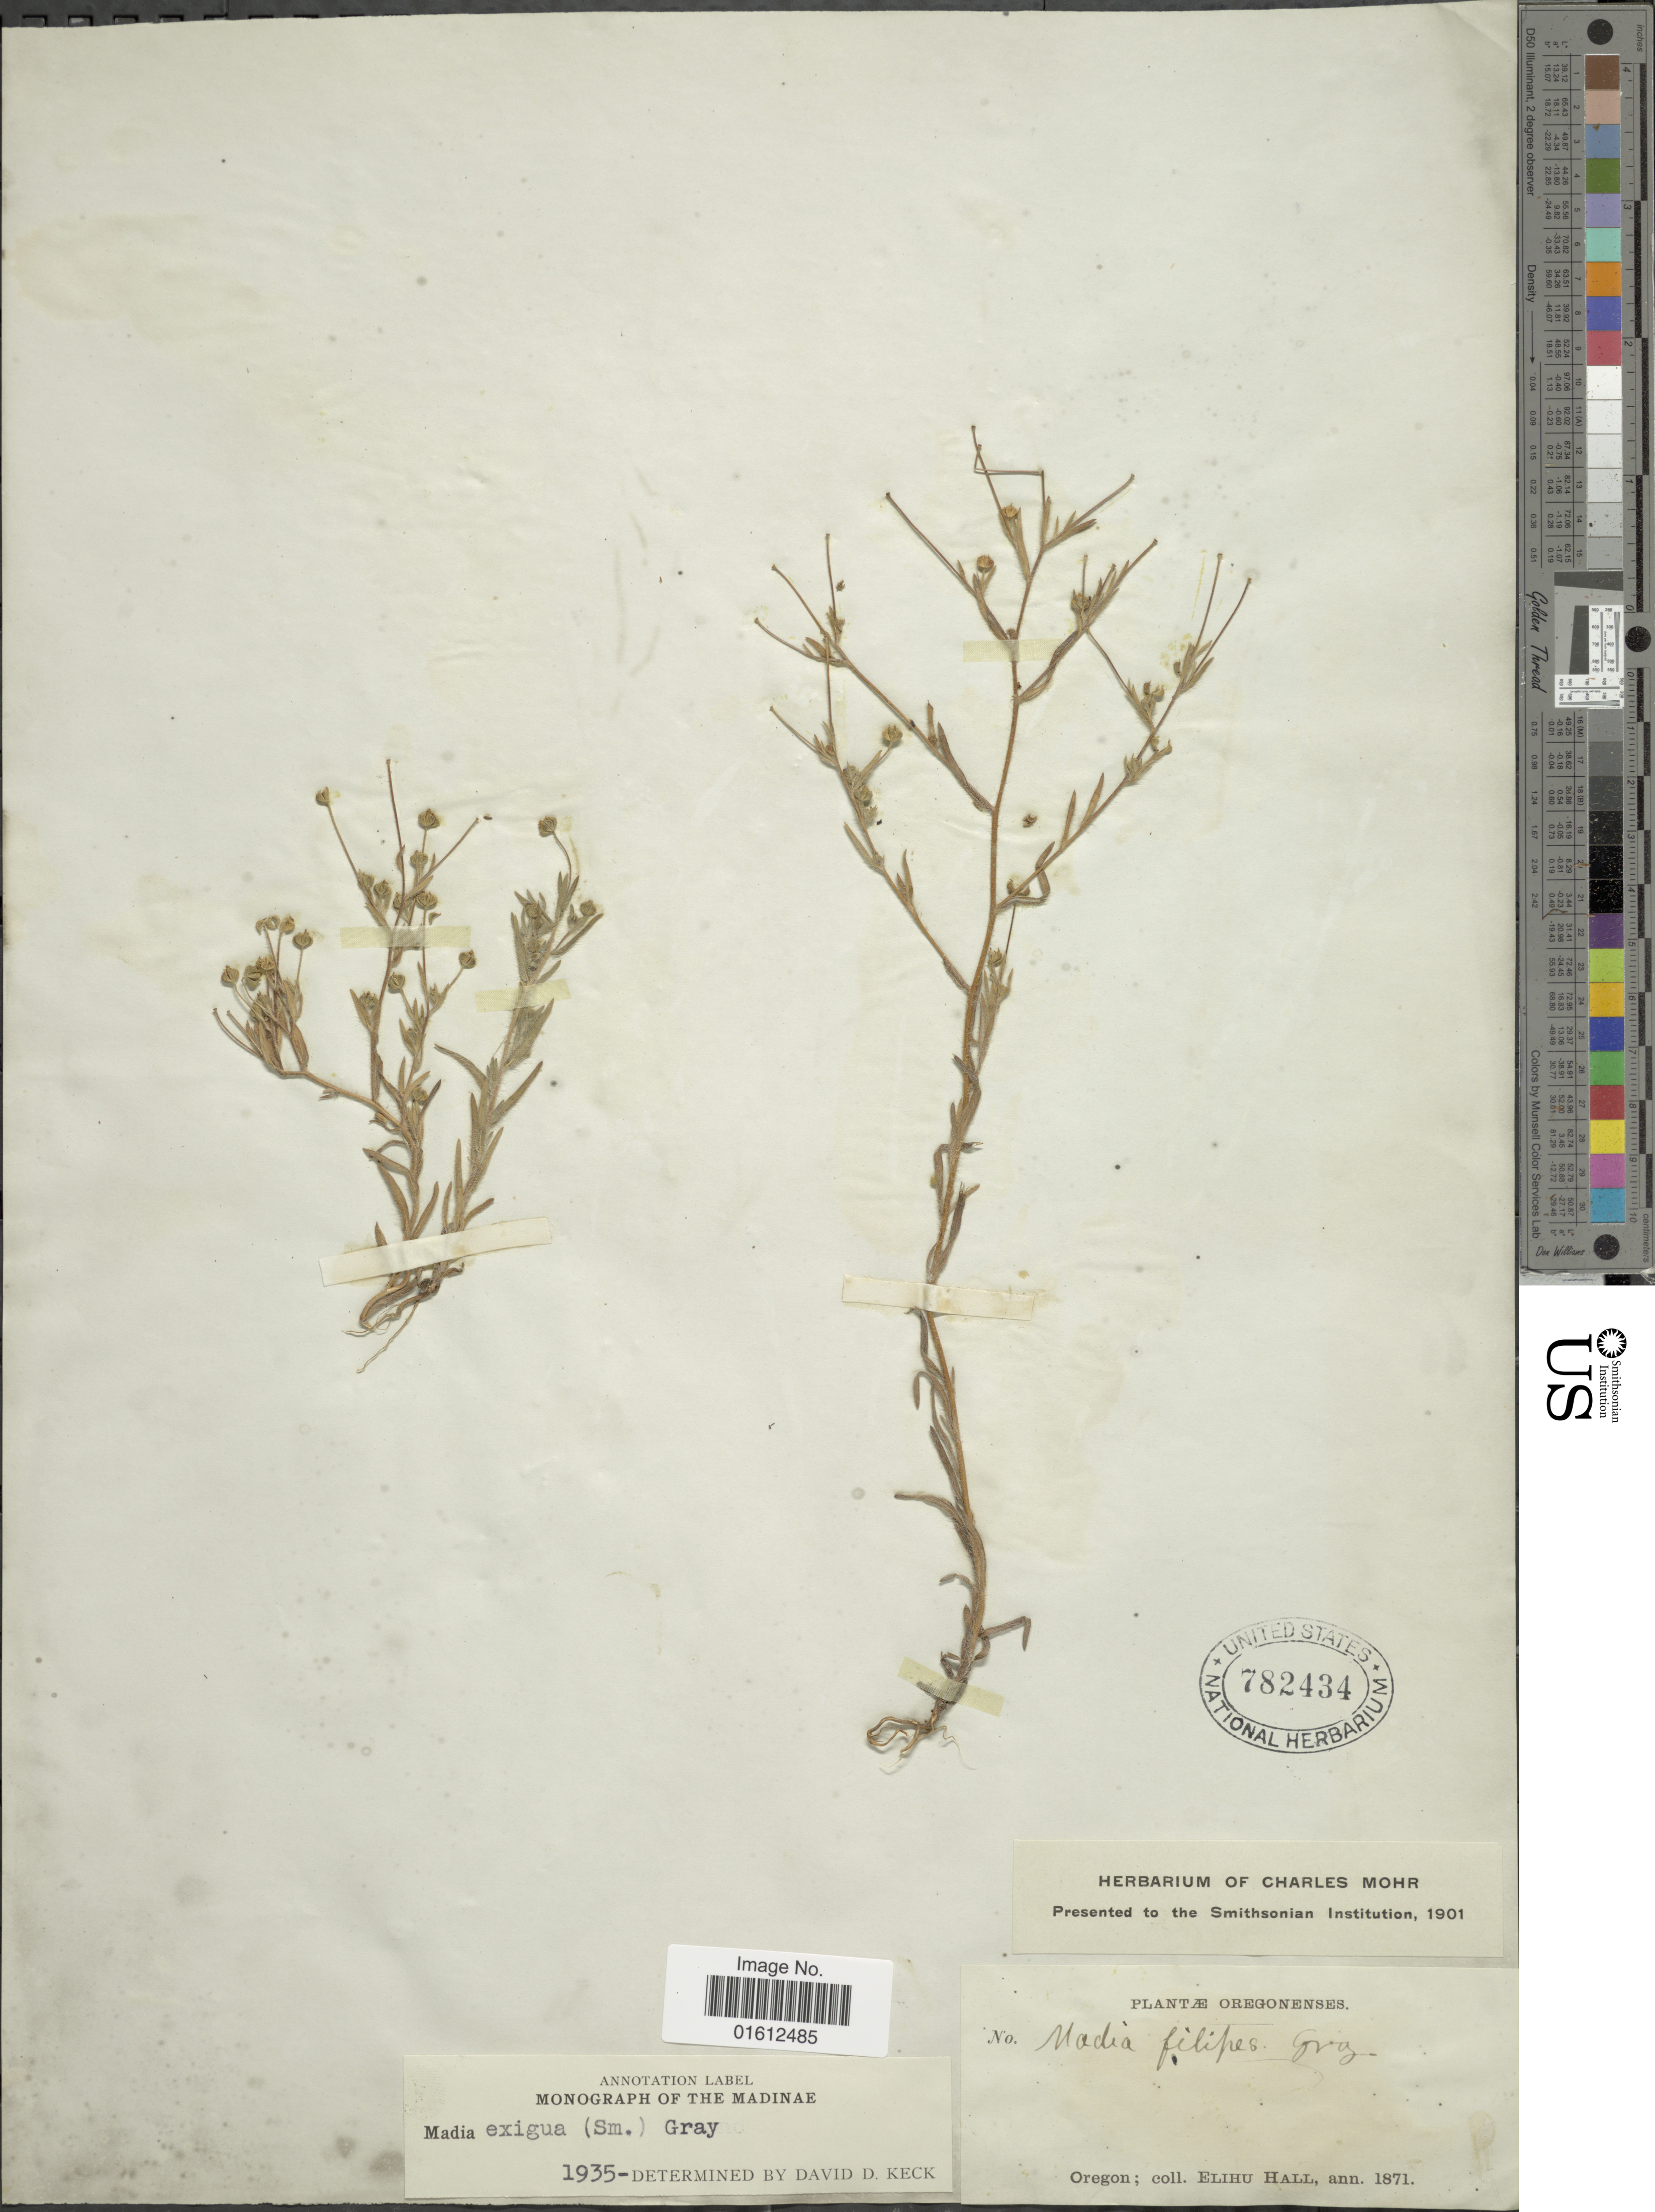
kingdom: Plantae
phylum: Tracheophyta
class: Magnoliopsida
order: Asterales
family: Asteraceae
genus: Madia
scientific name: Madia exigua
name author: (Sm.) A. Gray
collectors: E. Hall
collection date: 1871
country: United States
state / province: Oregon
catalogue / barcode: US 782434